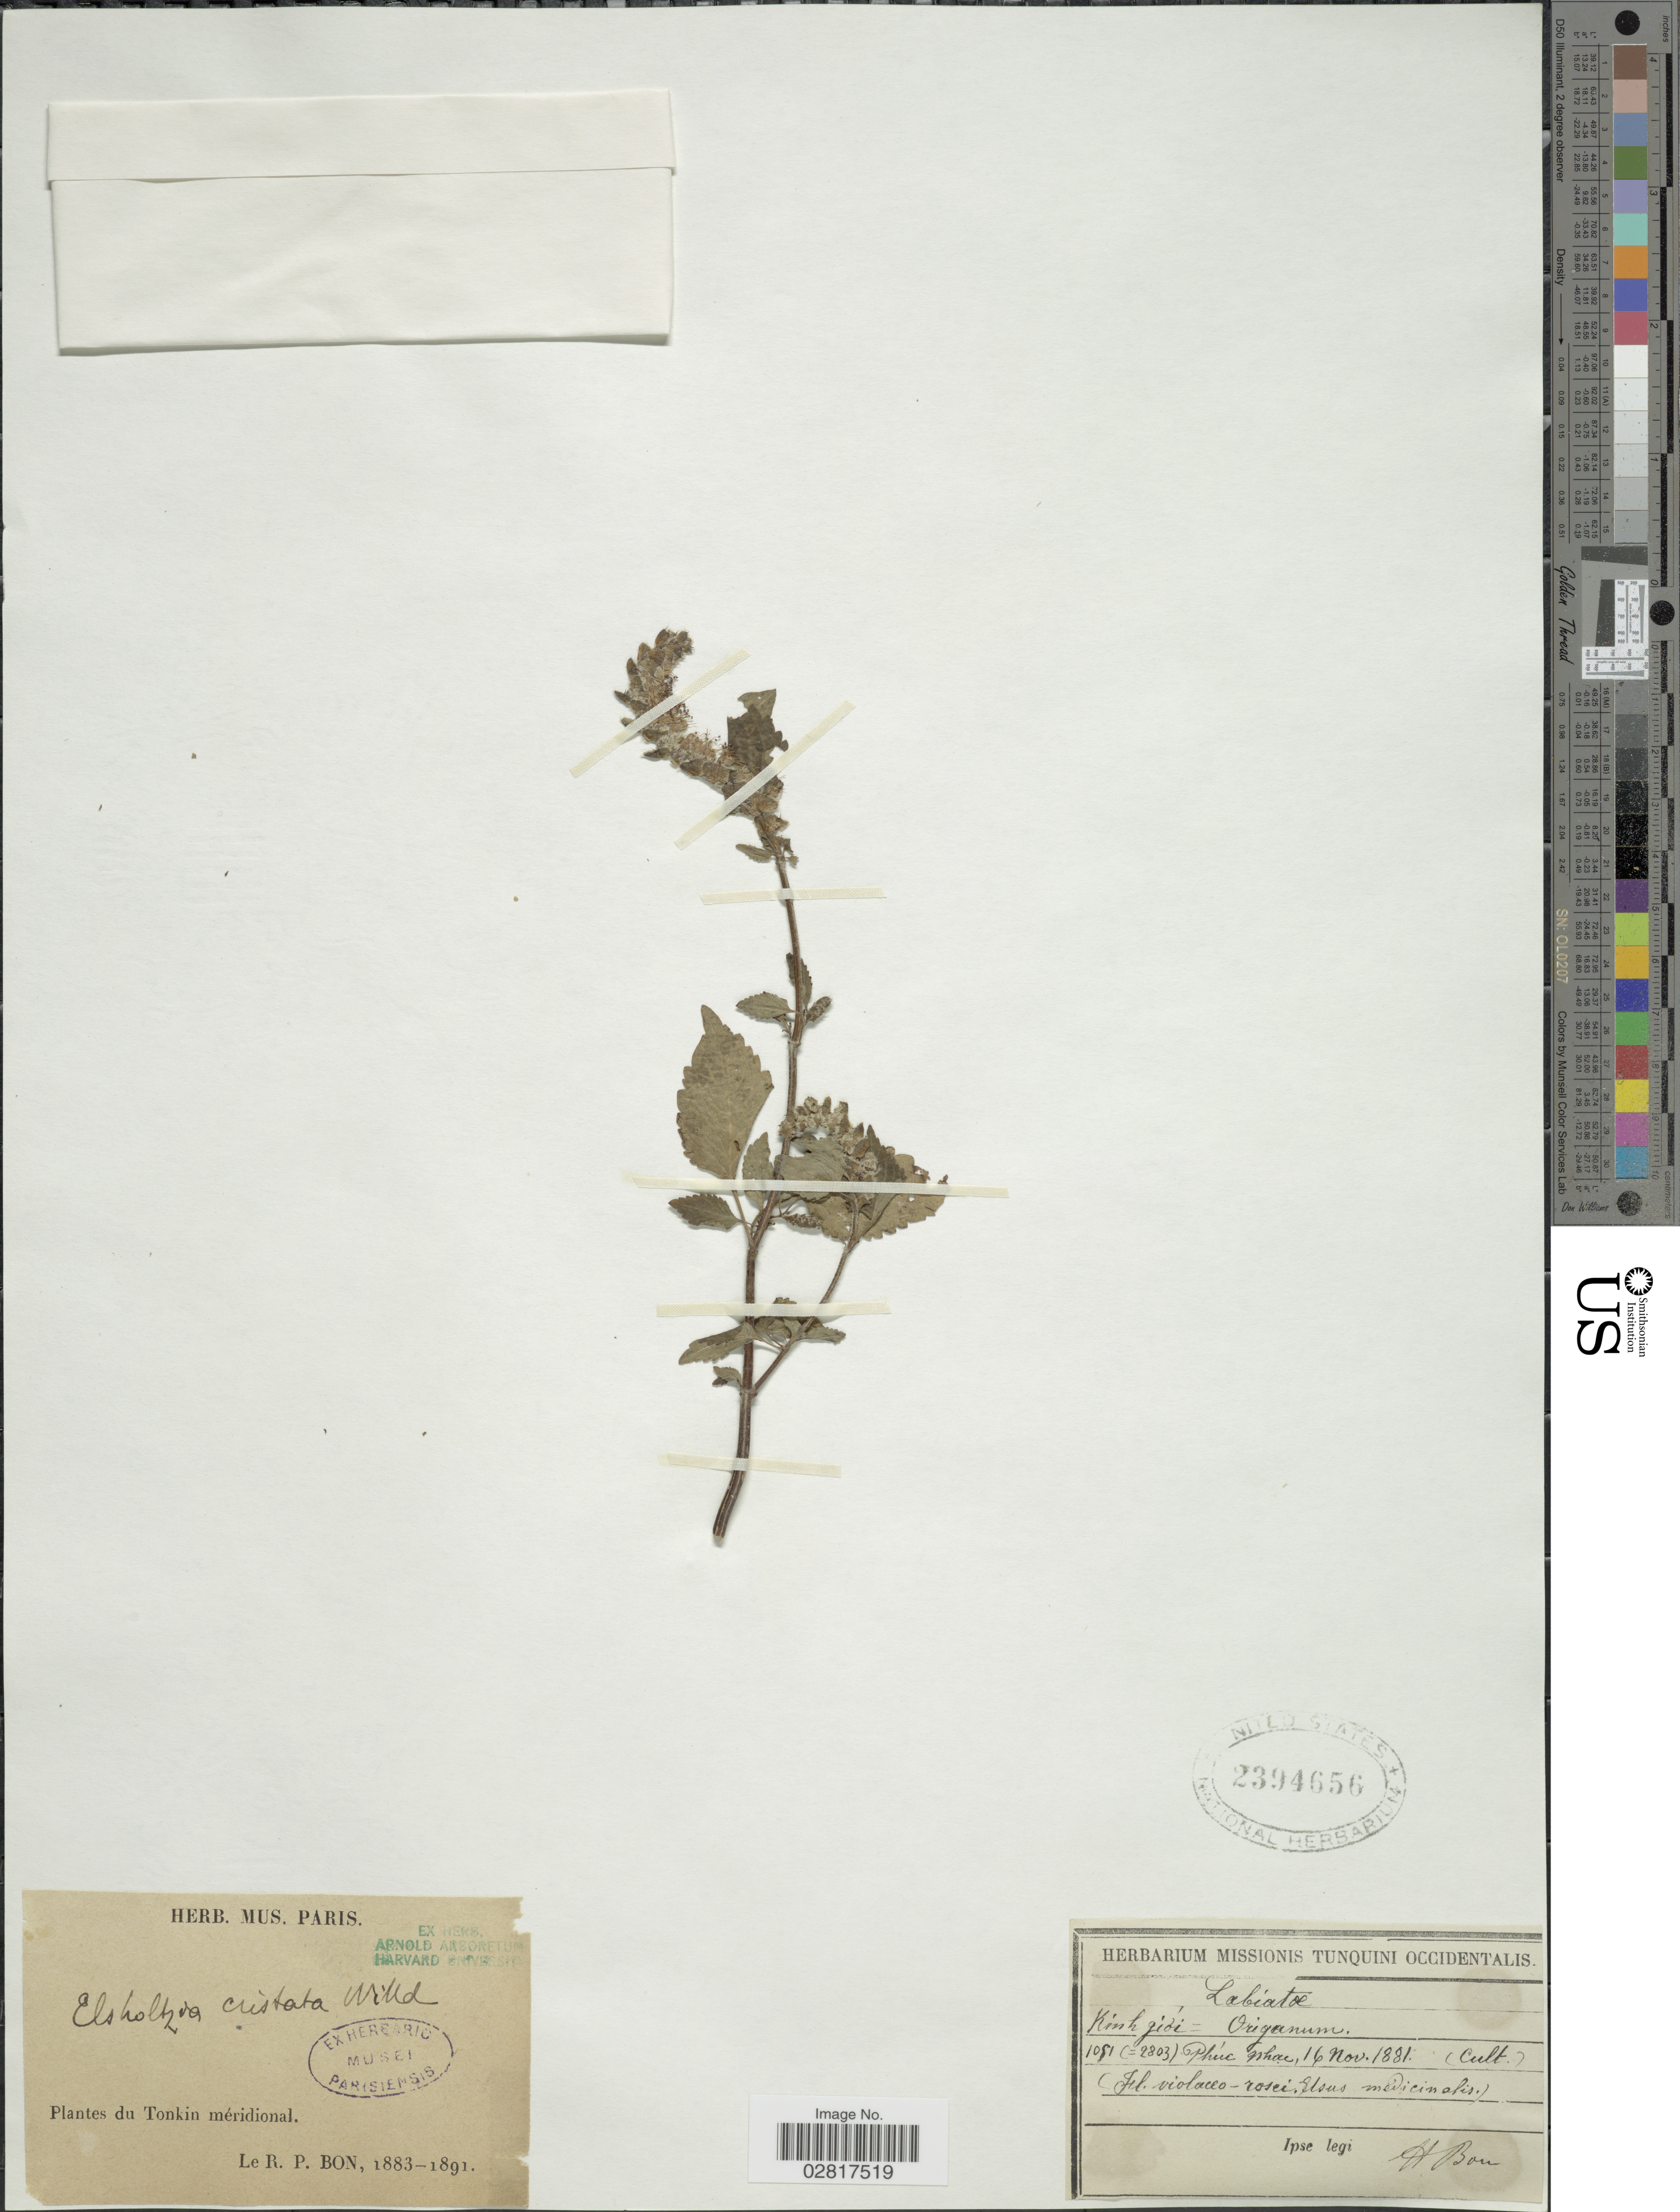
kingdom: Plantae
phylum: Tracheophyta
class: Magnoliopsida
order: Lamiales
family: Lamiaceae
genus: Elsholtzia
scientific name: Elsholtzia patrinii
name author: (Lepech.) Garcke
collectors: R. Bon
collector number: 1051* (=2803)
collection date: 1881-11-16/1891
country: Vietnam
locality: Tonkin méridional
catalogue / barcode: US 2394656